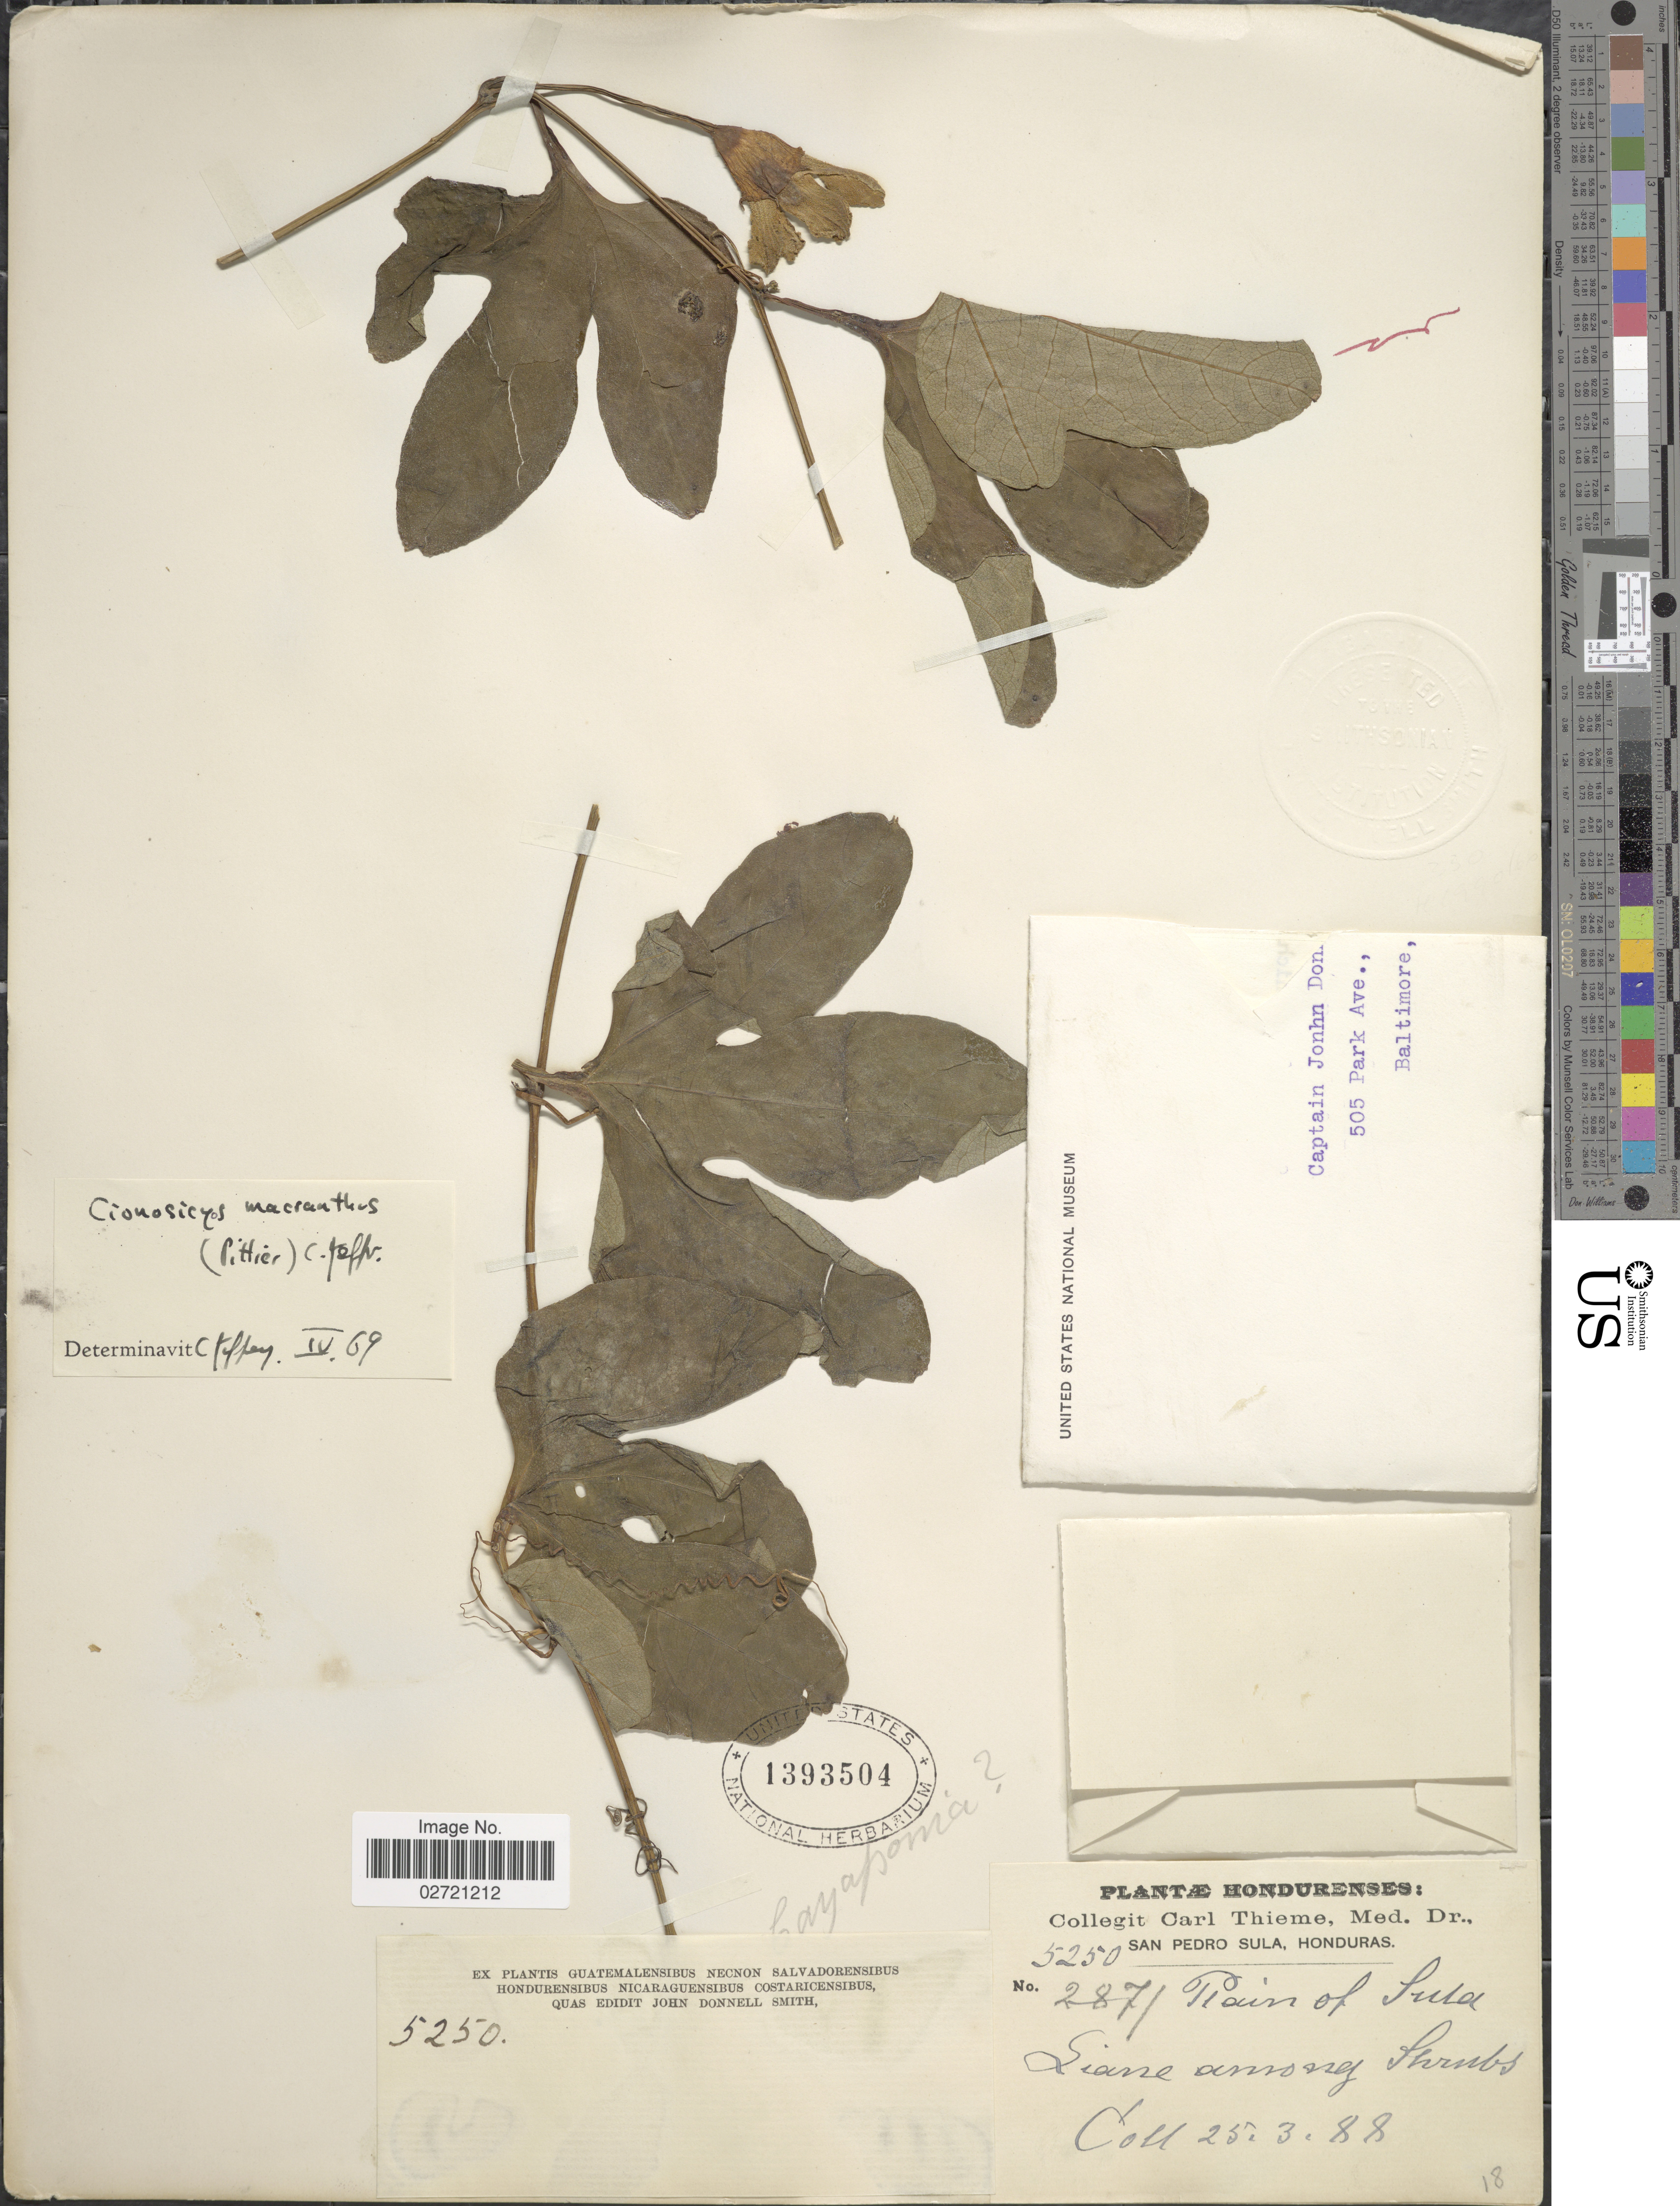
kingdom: Plantae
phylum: Tracheophyta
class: Magnoliopsida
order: Cucurbitales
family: Cucurbitaceae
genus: Cionosicys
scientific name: Cionosicys macranthus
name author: (Pittier) C. Jeffrey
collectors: C. Thieme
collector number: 5250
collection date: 1888-03-25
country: Honduras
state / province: Cortés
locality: San Pedro Sula. Plain of Sula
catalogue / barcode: US 1393504